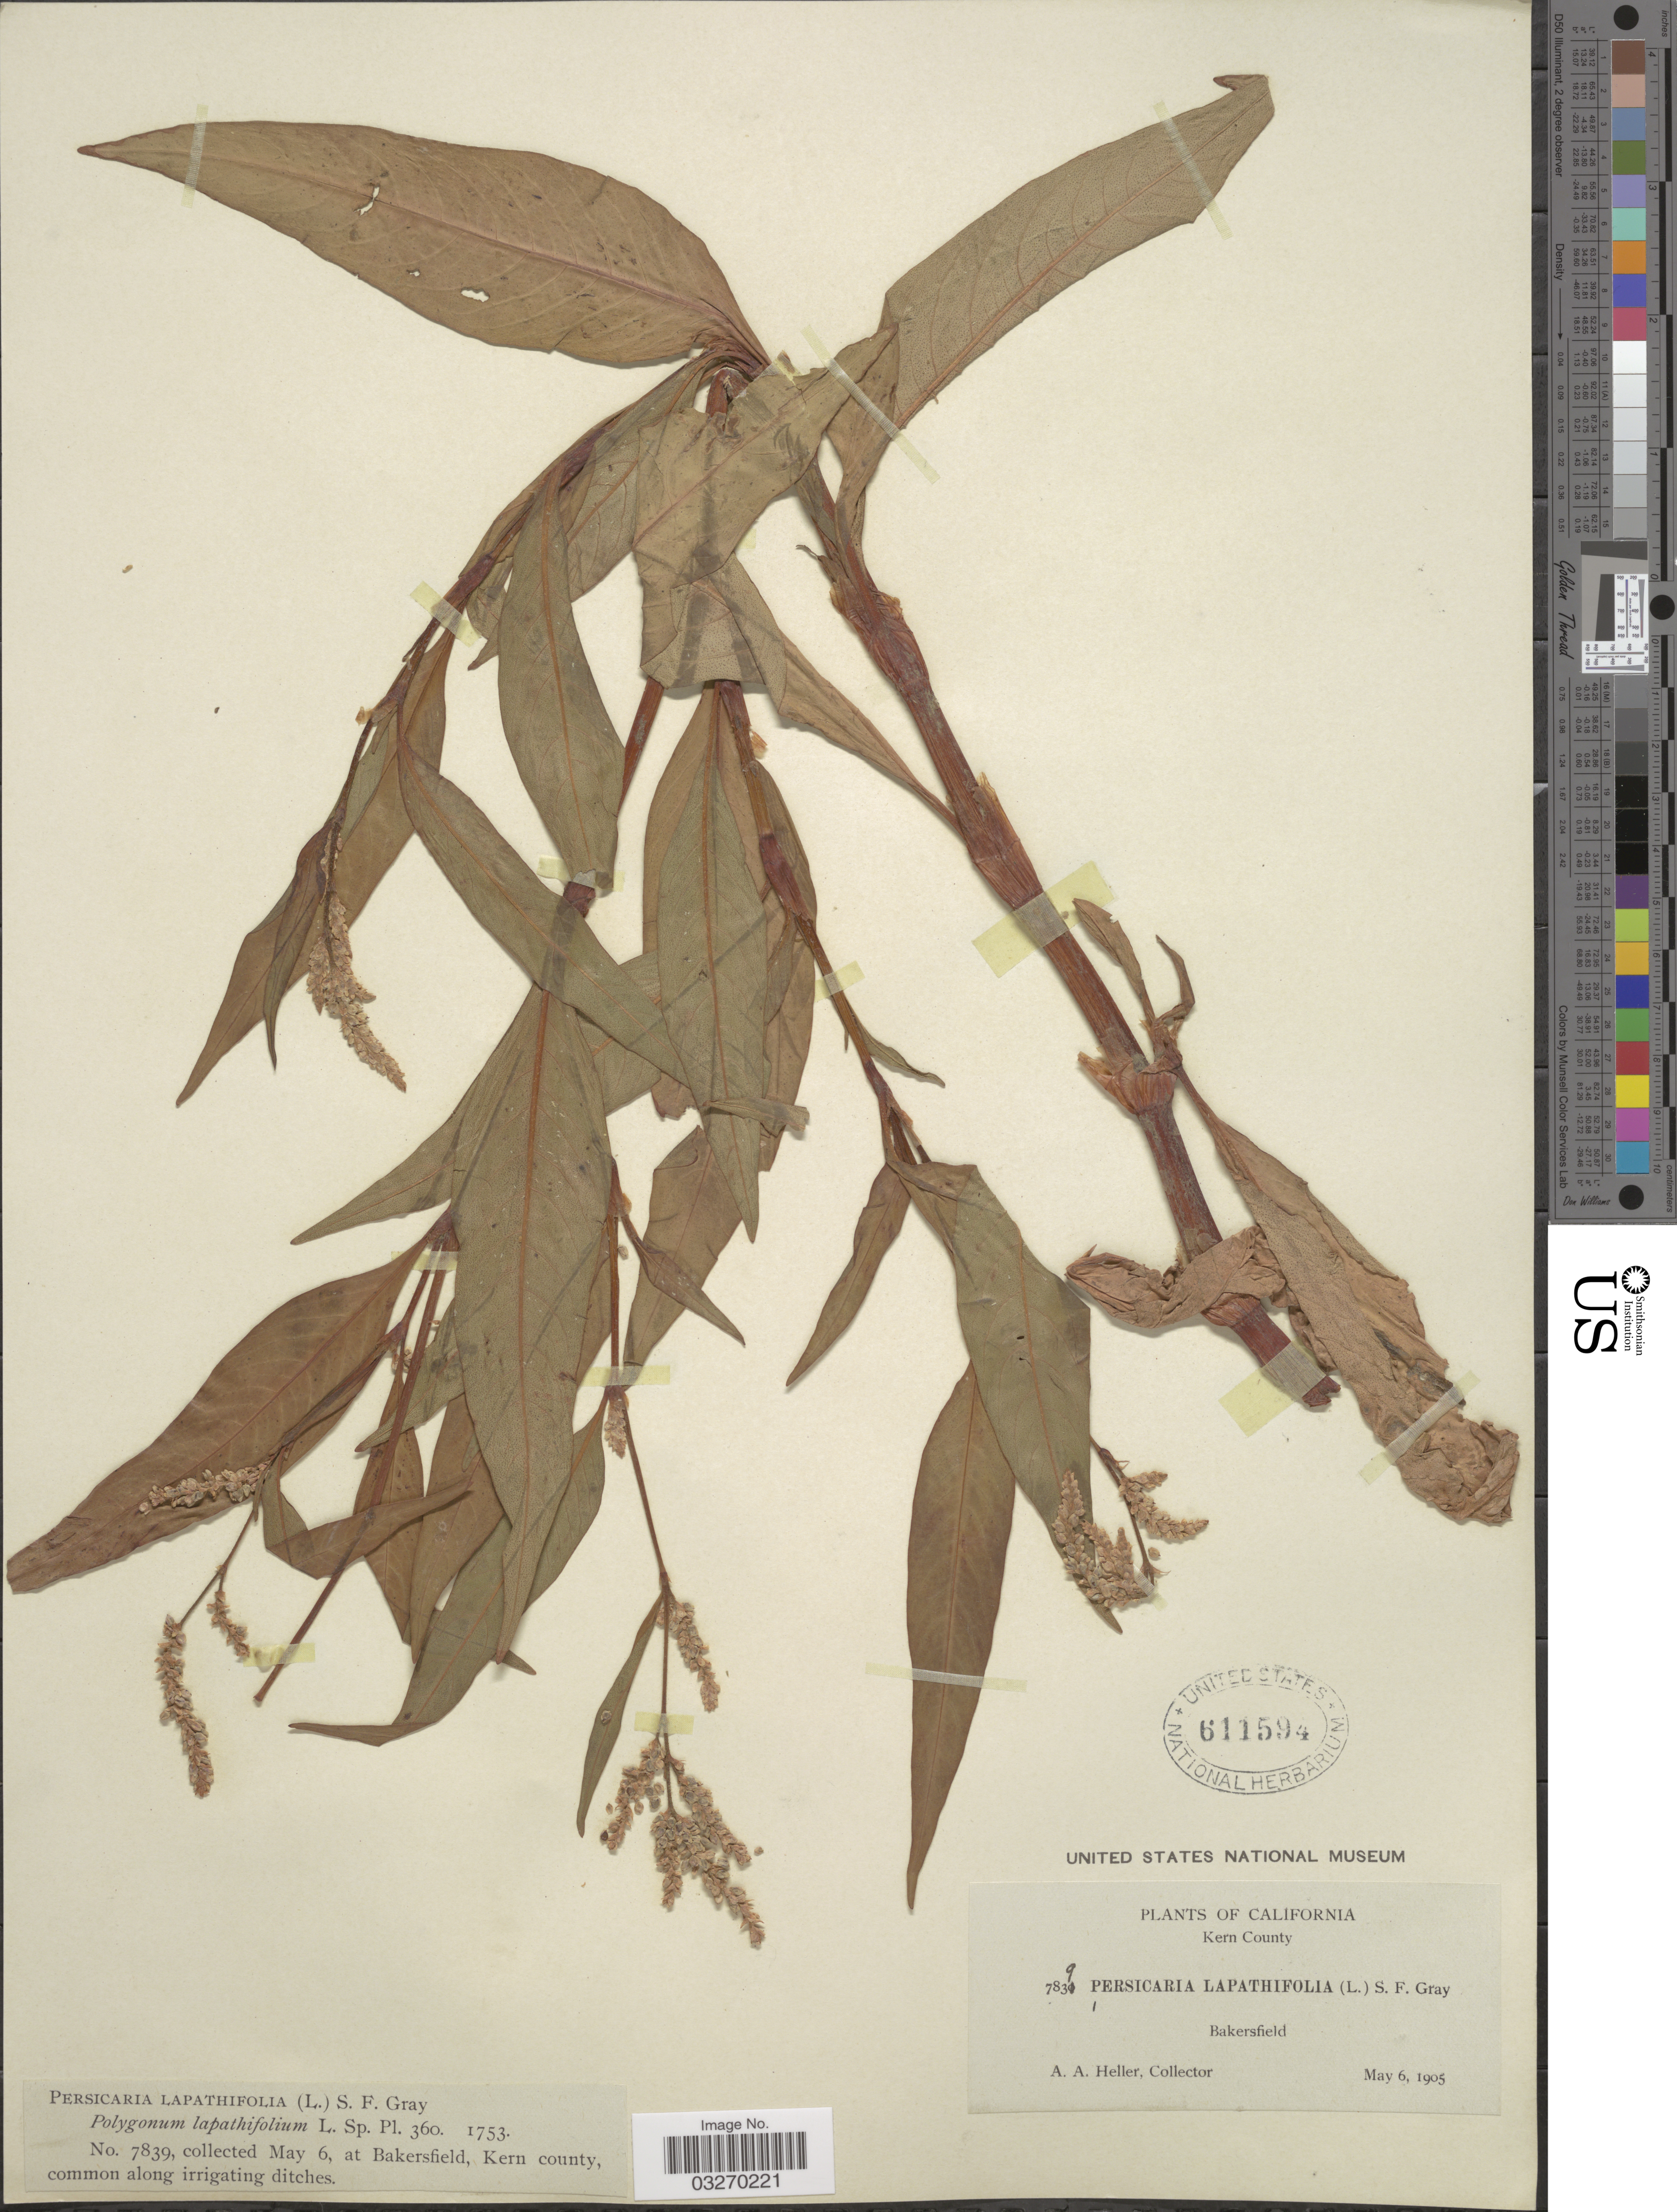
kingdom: Plantae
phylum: Tracheophyta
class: Magnoliopsida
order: Caryophyllales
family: Polygonaceae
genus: Persicaria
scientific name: Persicaria lapathifolia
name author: (L.) Delarbre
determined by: Atha, D. E.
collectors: A. A. Heller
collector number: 7839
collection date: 1905-05-06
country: United States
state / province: California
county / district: Kern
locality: Kern County. Bakersfield, Kern county.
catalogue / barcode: US 611594